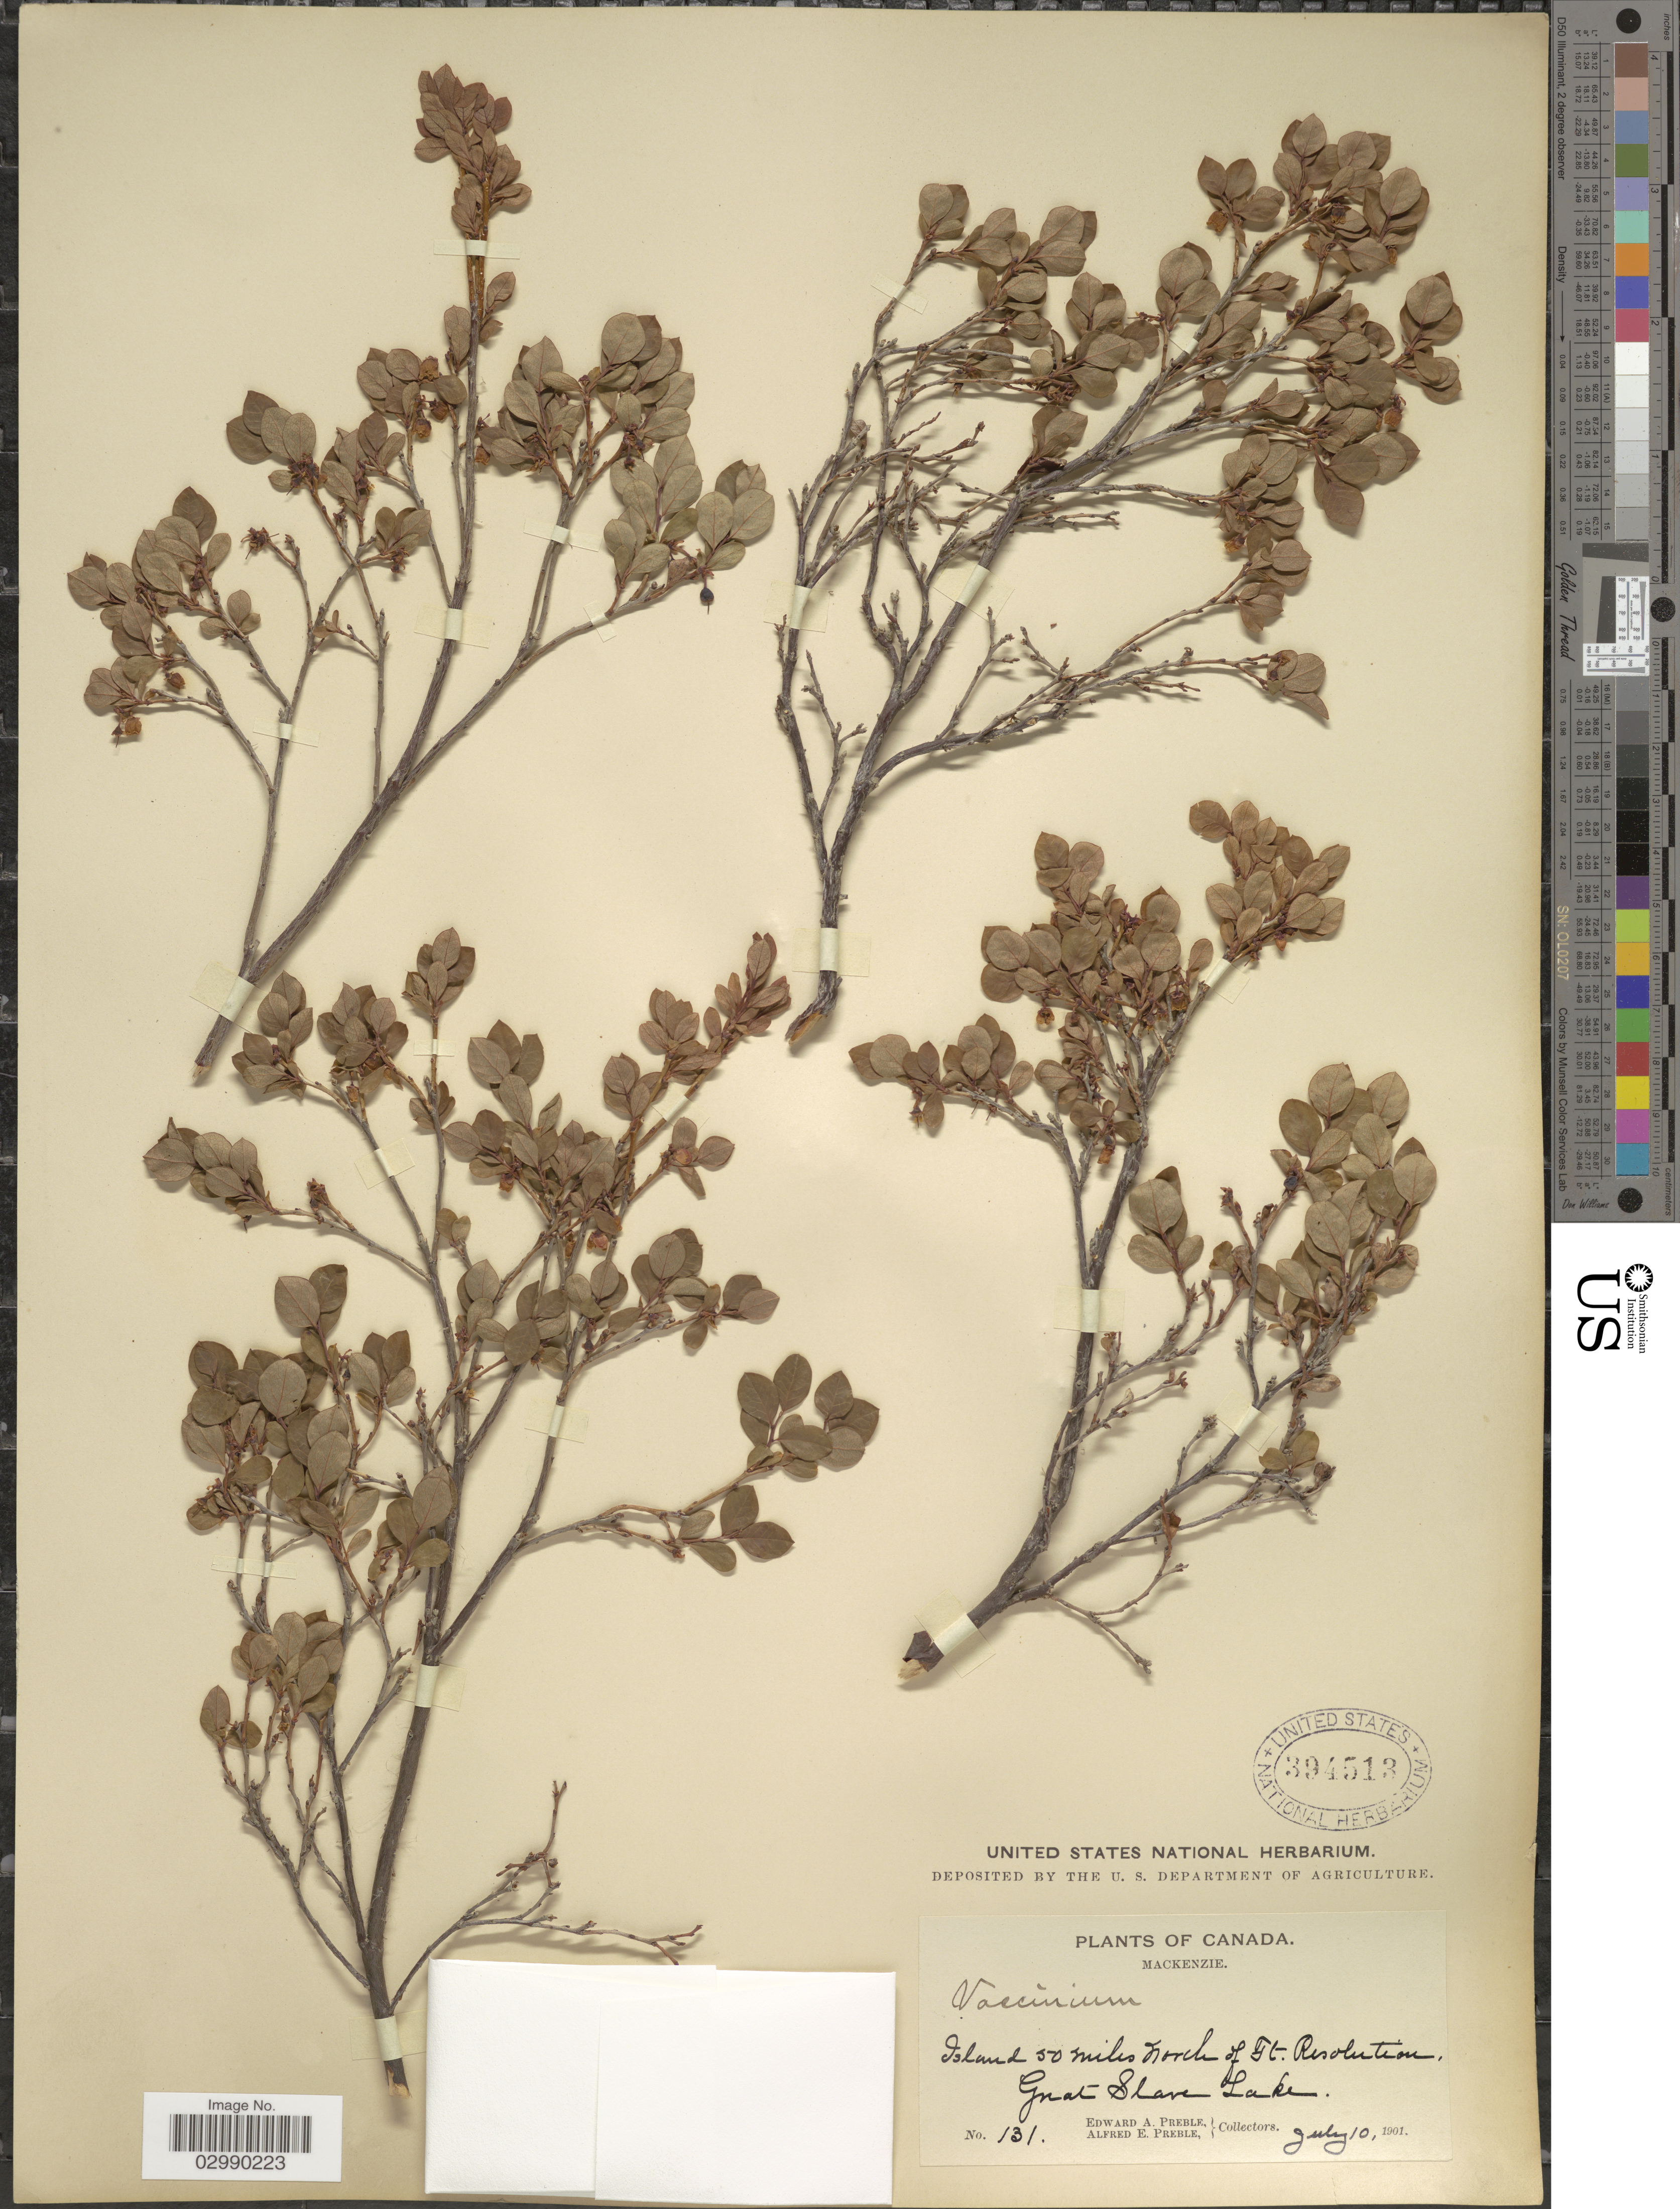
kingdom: Plantae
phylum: Tracheophyta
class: Magnoliopsida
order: Ericales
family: Ericaceae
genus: Vaccinium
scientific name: Vaccinium uliginosum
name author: L.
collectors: E. Preble & A. Preble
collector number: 131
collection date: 1901-07-10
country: Canada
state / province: Northwest Territories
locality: Mackenzie, Island 50 miles North of Ft. Resolution, Great Slave Lake.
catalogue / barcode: US 394513